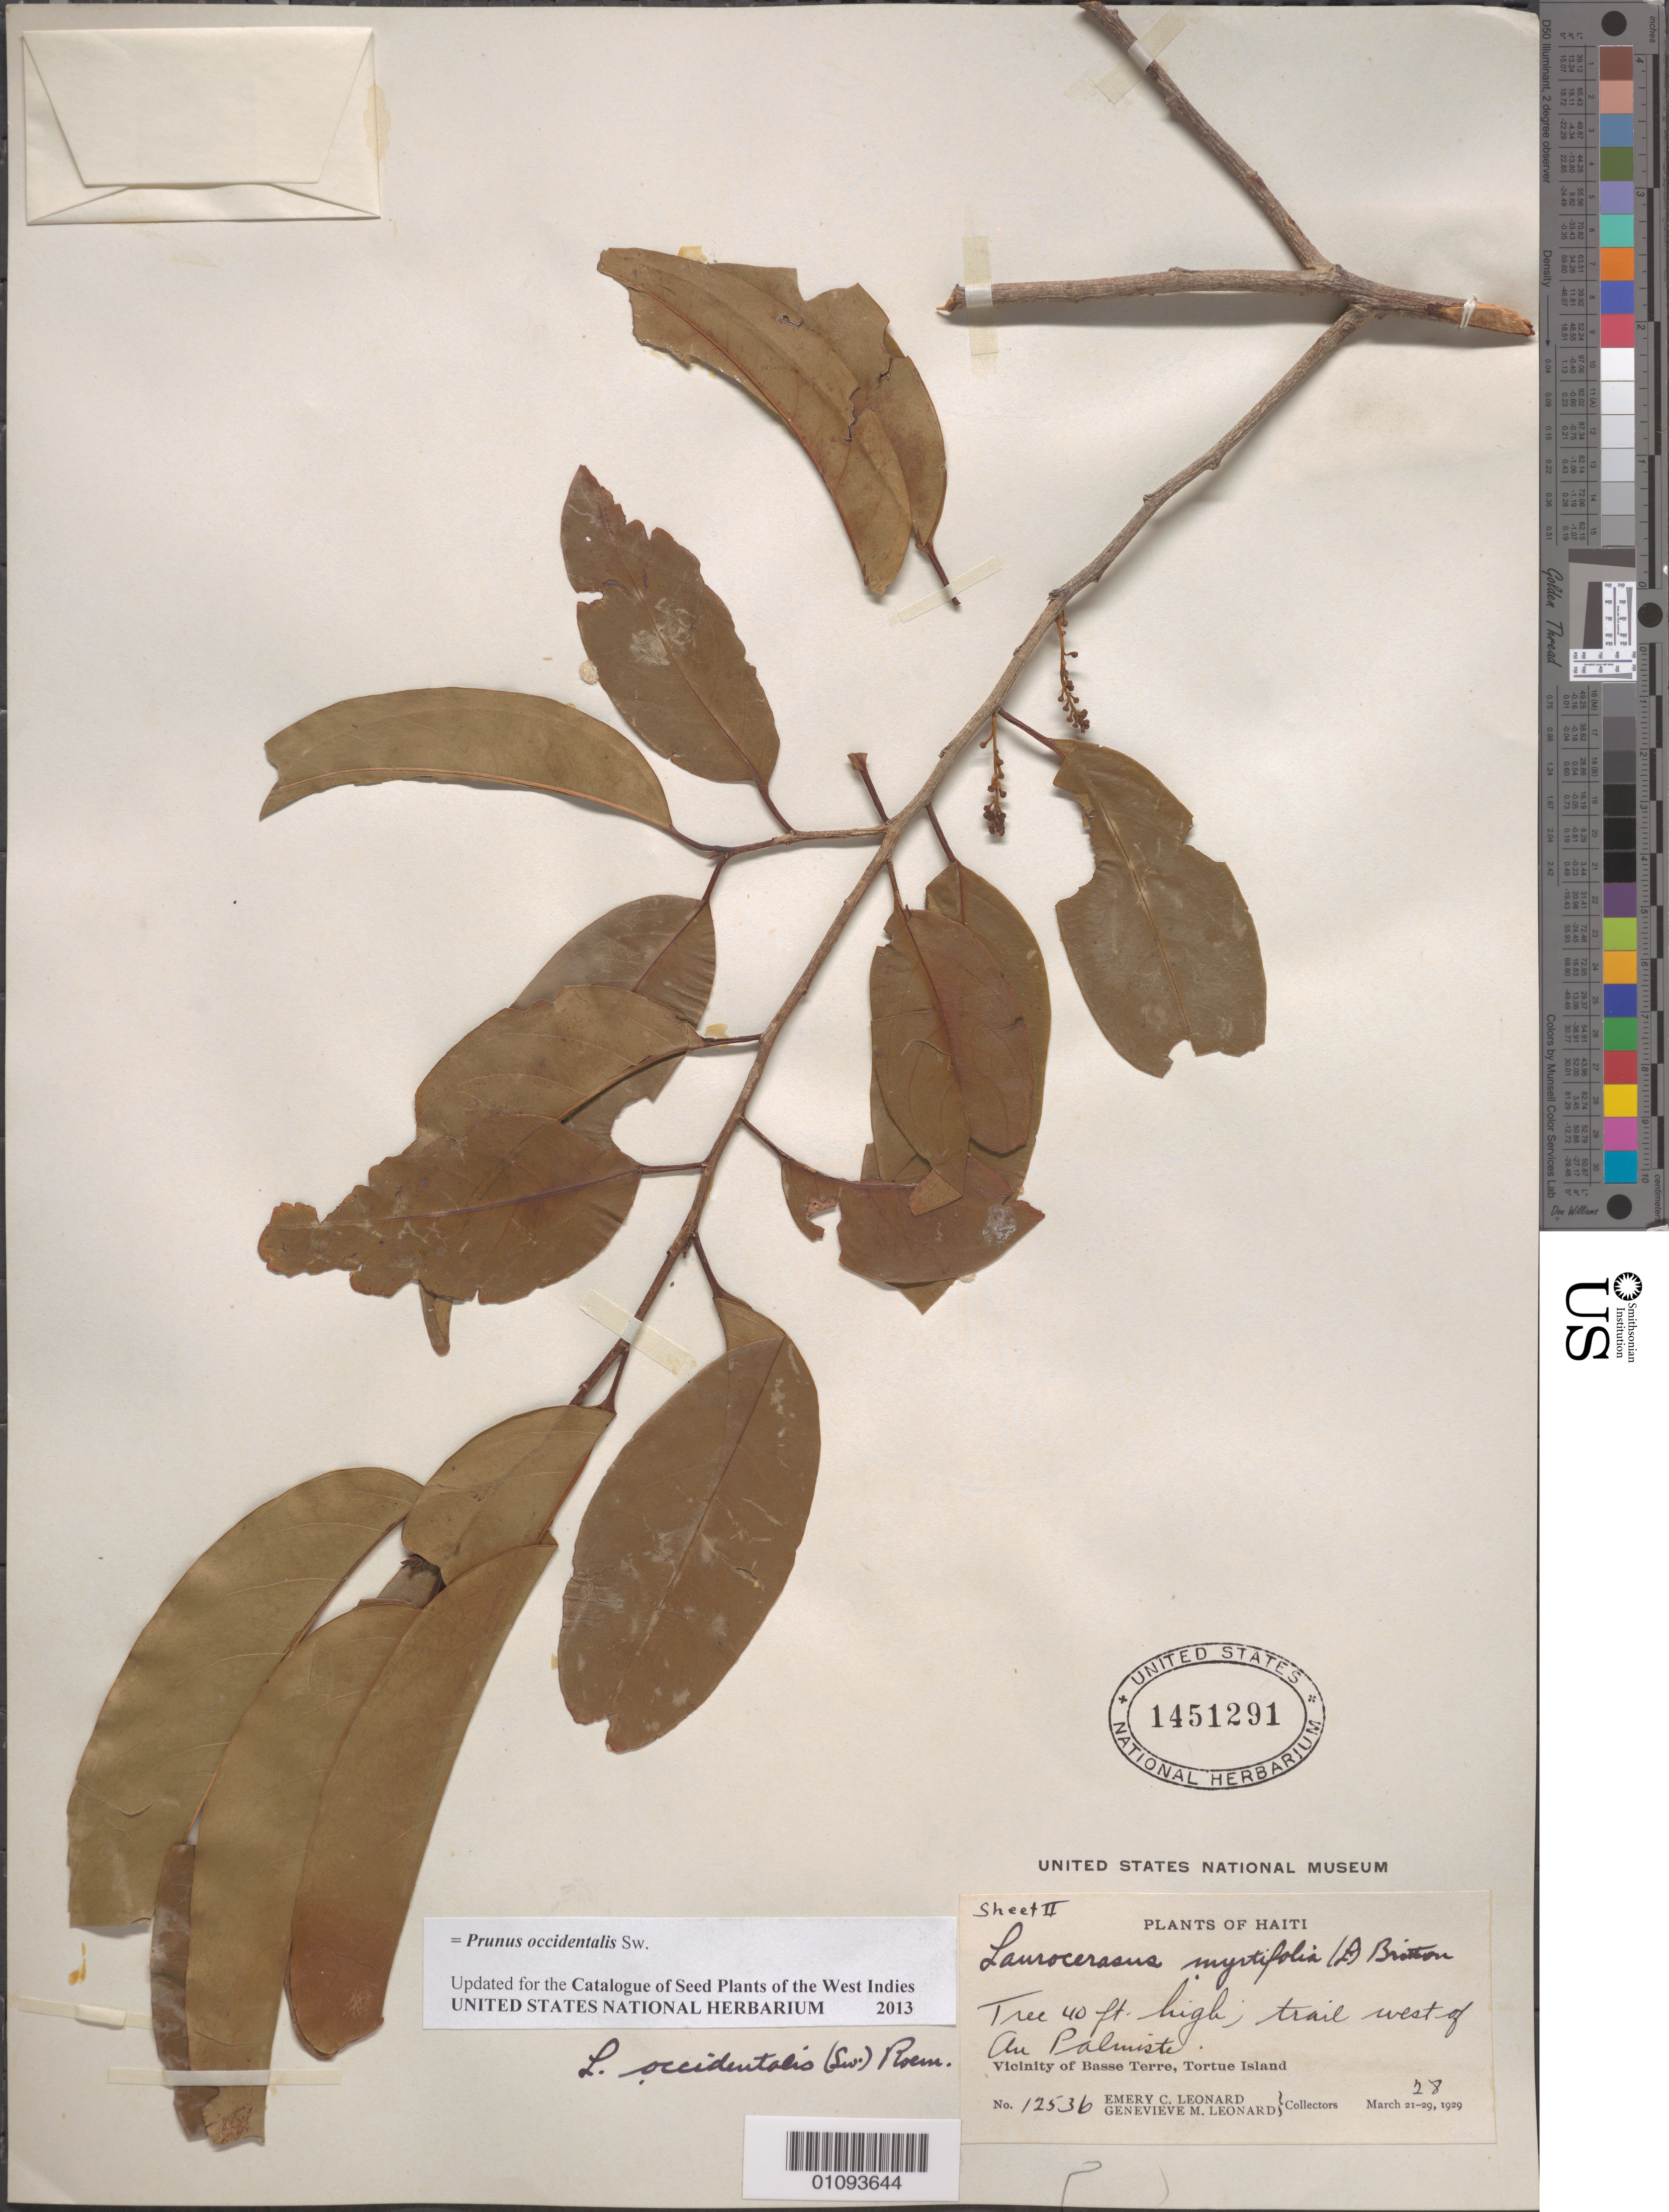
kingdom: Plantae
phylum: Tracheophyta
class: Magnoliopsida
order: Rosales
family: Rosaceae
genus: Prunus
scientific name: Prunus occidentalis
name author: Sw.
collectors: E. C. Leonard & G. M. Leonard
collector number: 12536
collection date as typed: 28 Mar 1929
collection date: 1929-03-28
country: Haiti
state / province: Nord-Óuest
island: Île de la Tortue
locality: Trail west of Au Palmiste, Vicinity of Basse Terre, Tortue Island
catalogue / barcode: US 1451291